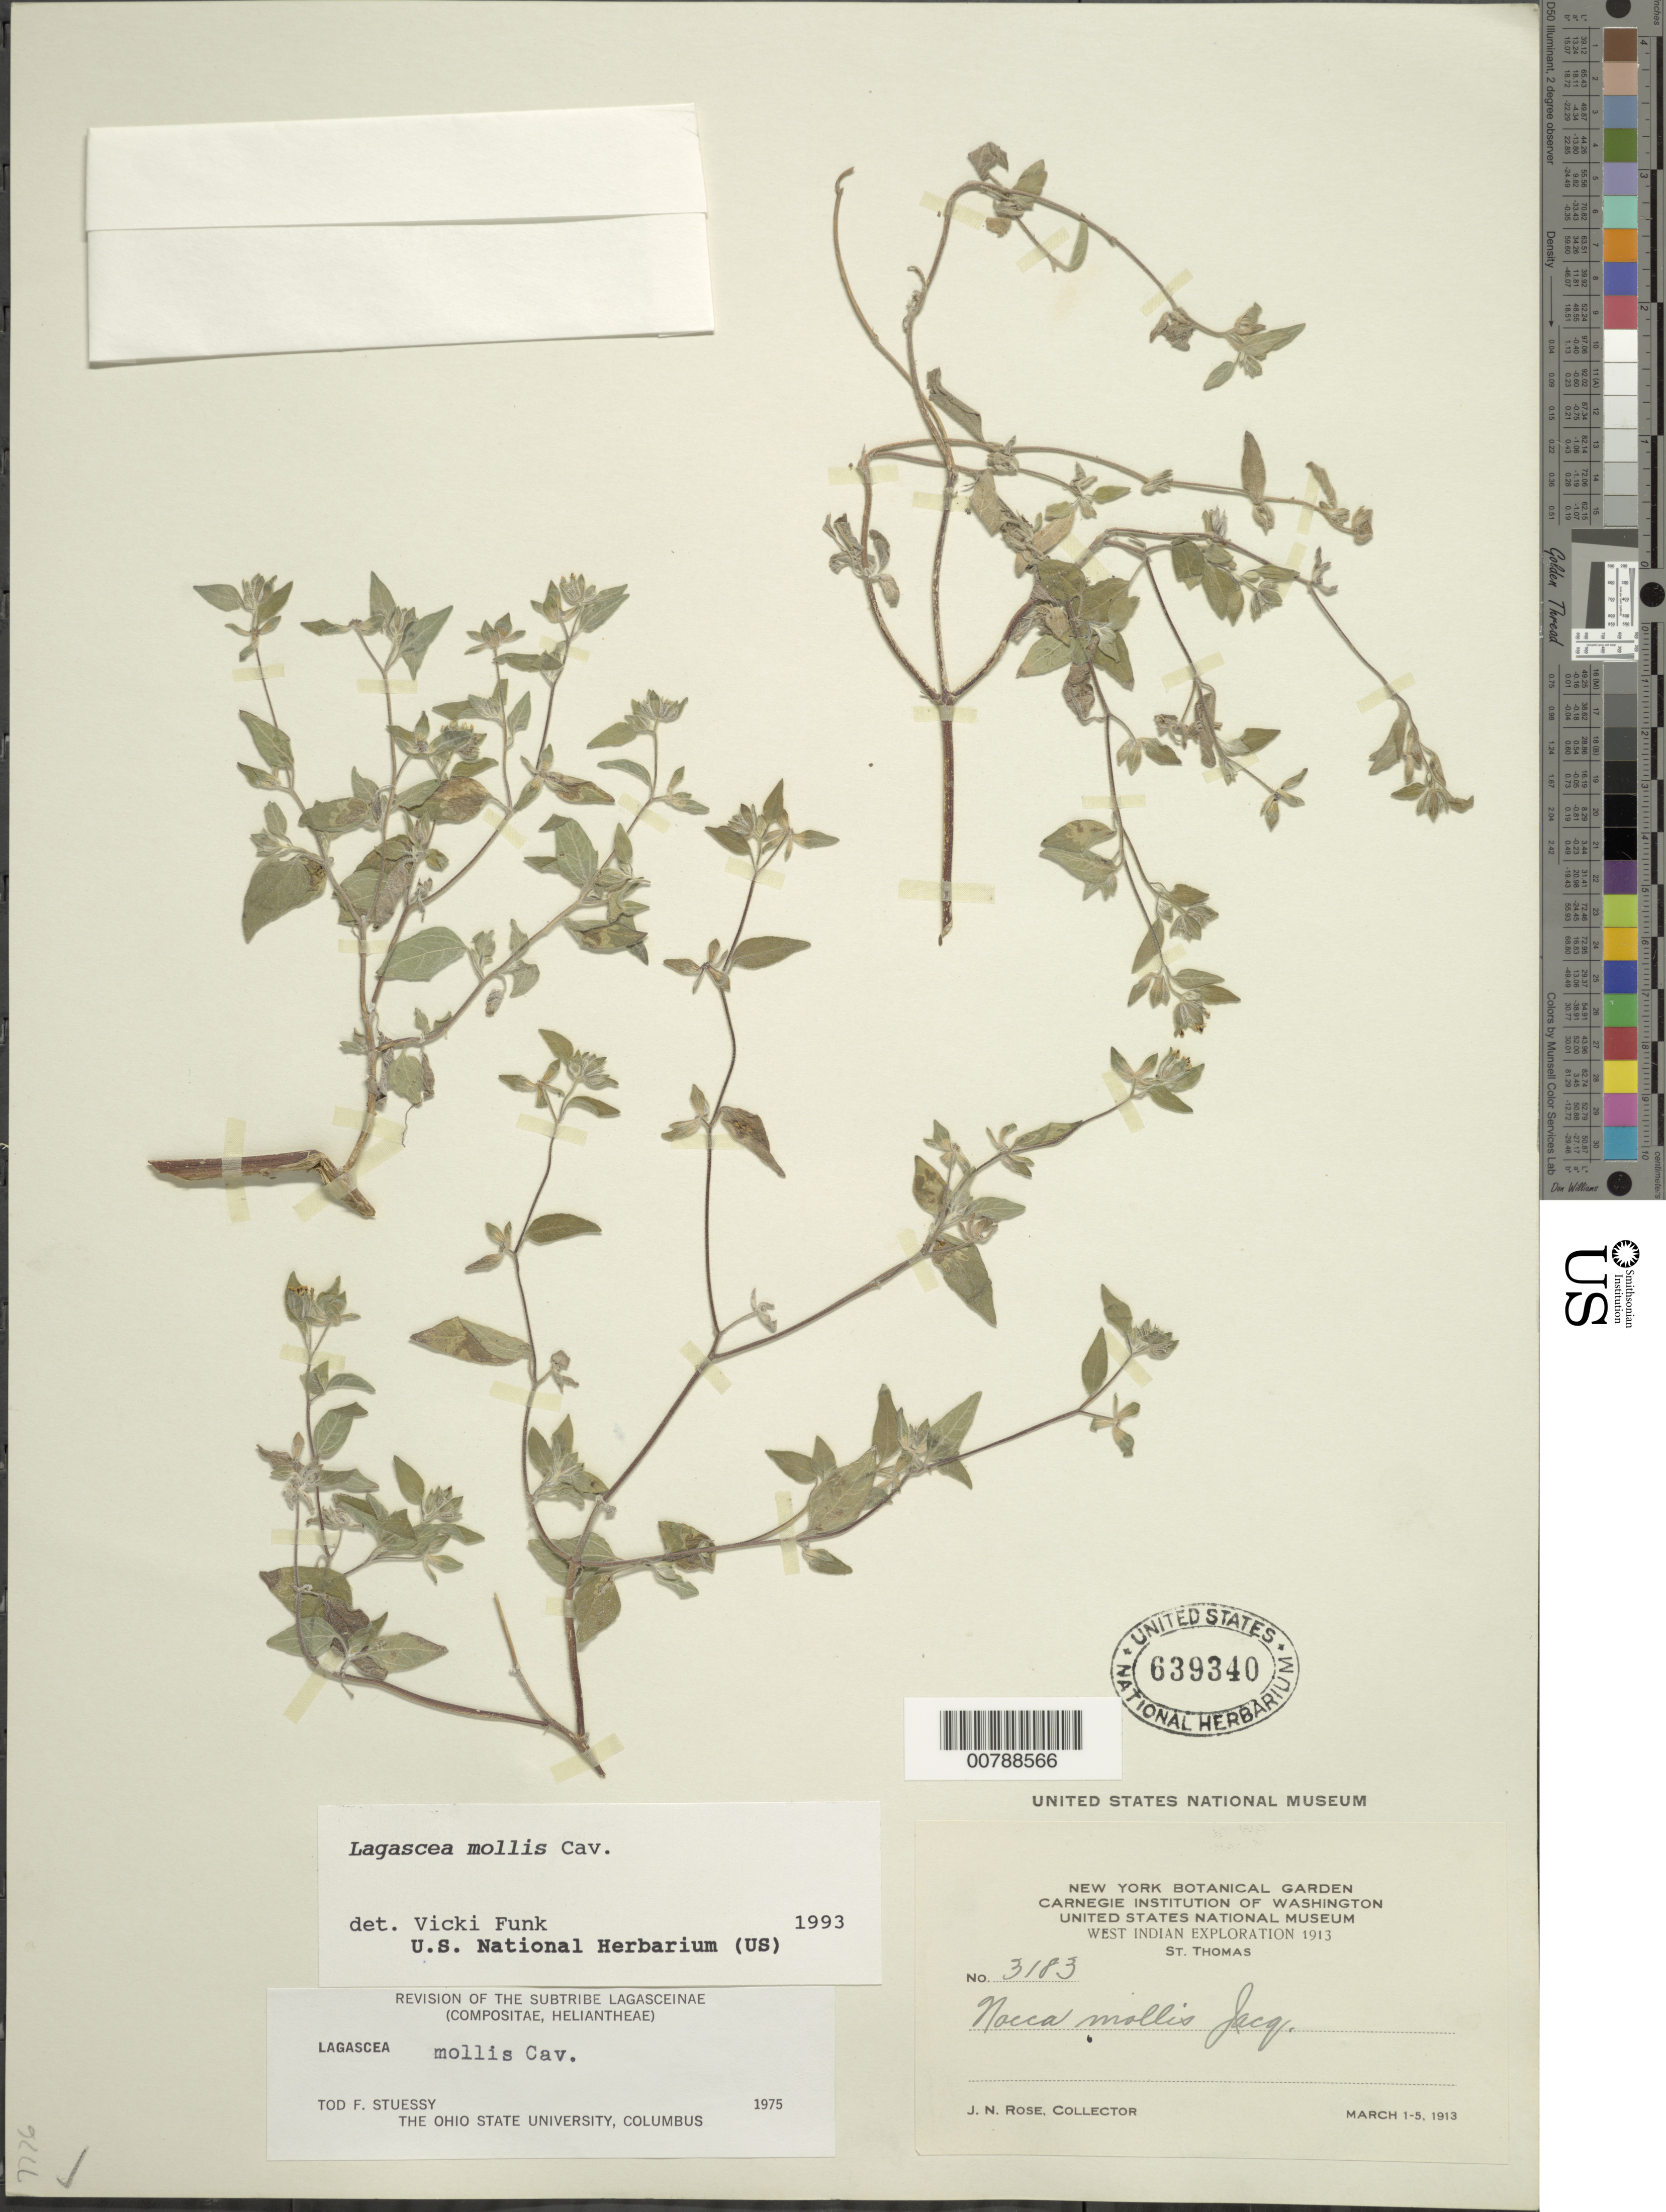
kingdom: Plantae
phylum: Tracheophyta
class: Magnoliopsida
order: Asterales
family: Asteraceae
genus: Lagascea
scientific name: Lagascea mollis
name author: Cav.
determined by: Funk, Vicki A., (BOT), Smithsonian Institution - National Museum of Natural History (UNITED STATES)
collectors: J. N. Rose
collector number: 3183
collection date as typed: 01 Mar 1913 to 05 Mar 1913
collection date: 1913-03-01/1913-03-05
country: U.S. Virgin Islands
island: St. Thomas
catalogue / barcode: US 639340